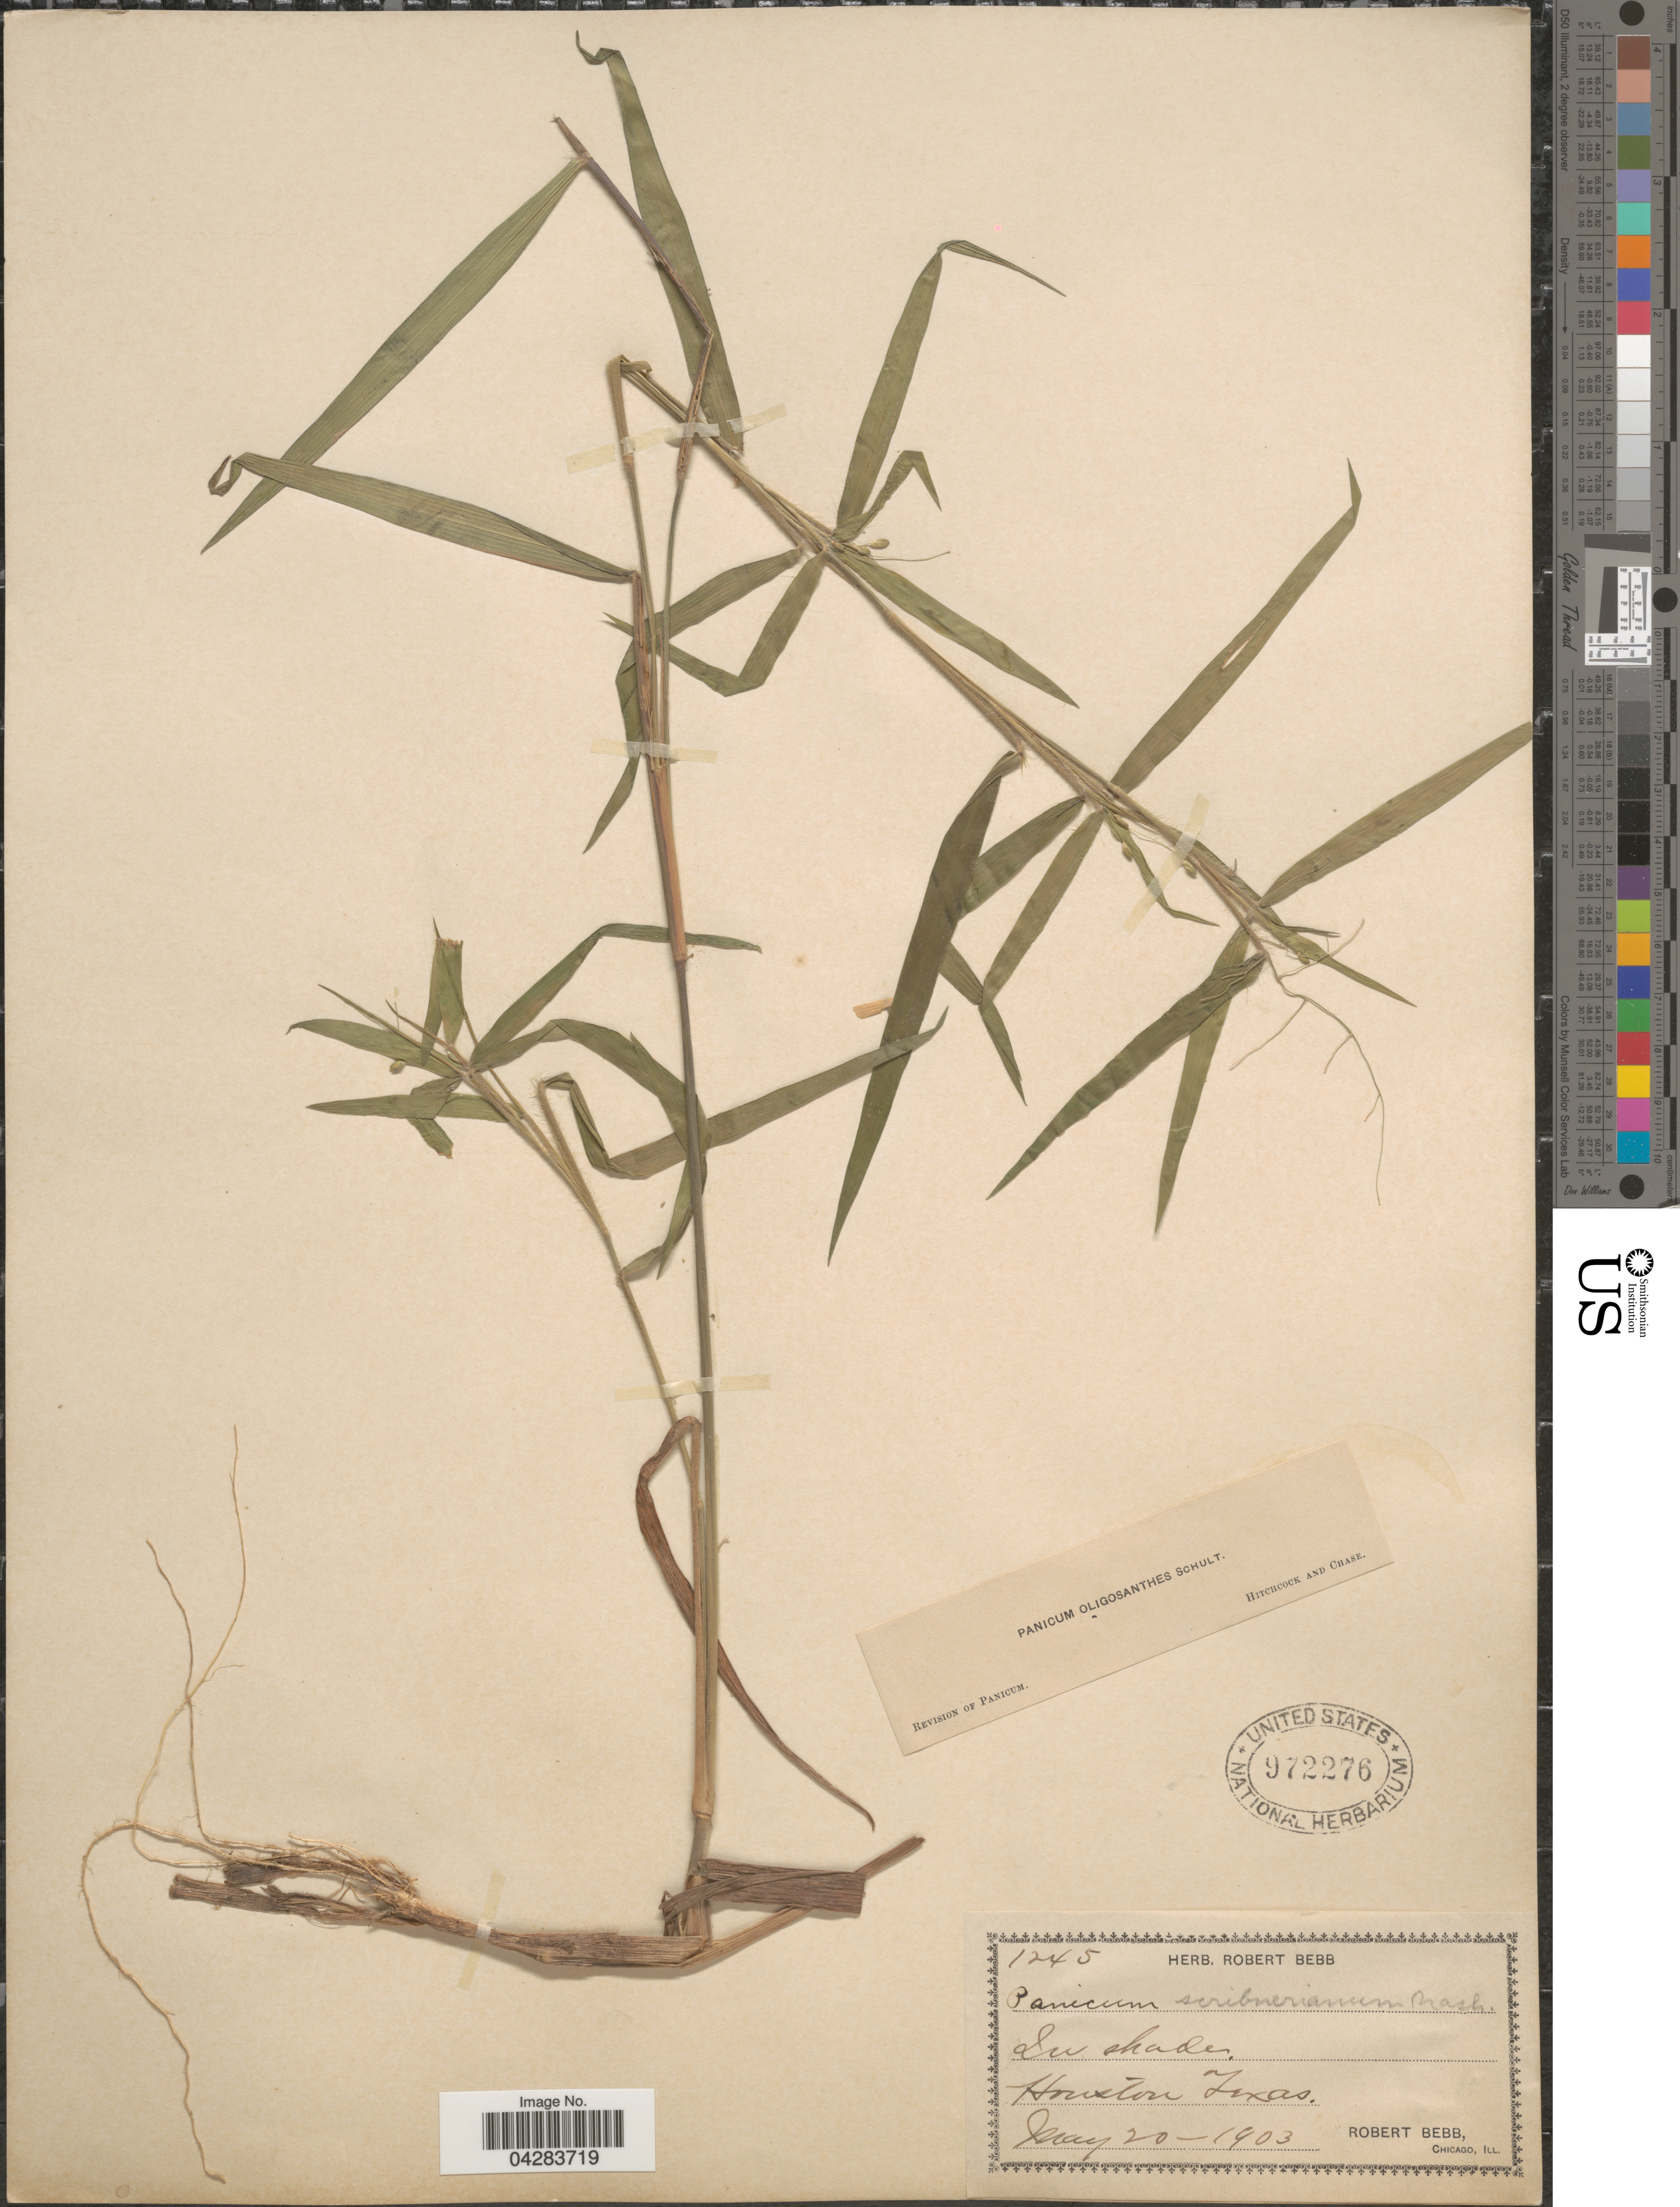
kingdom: Plantae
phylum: Tracheophyta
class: Liliopsida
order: Poales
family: Poaceae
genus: Dichanthelium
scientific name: Dichanthelium oligosanthes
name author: (Schult.) Gould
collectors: R. Bebb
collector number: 1245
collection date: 1903-05-20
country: United States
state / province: Texas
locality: Houston.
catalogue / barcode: US 972276